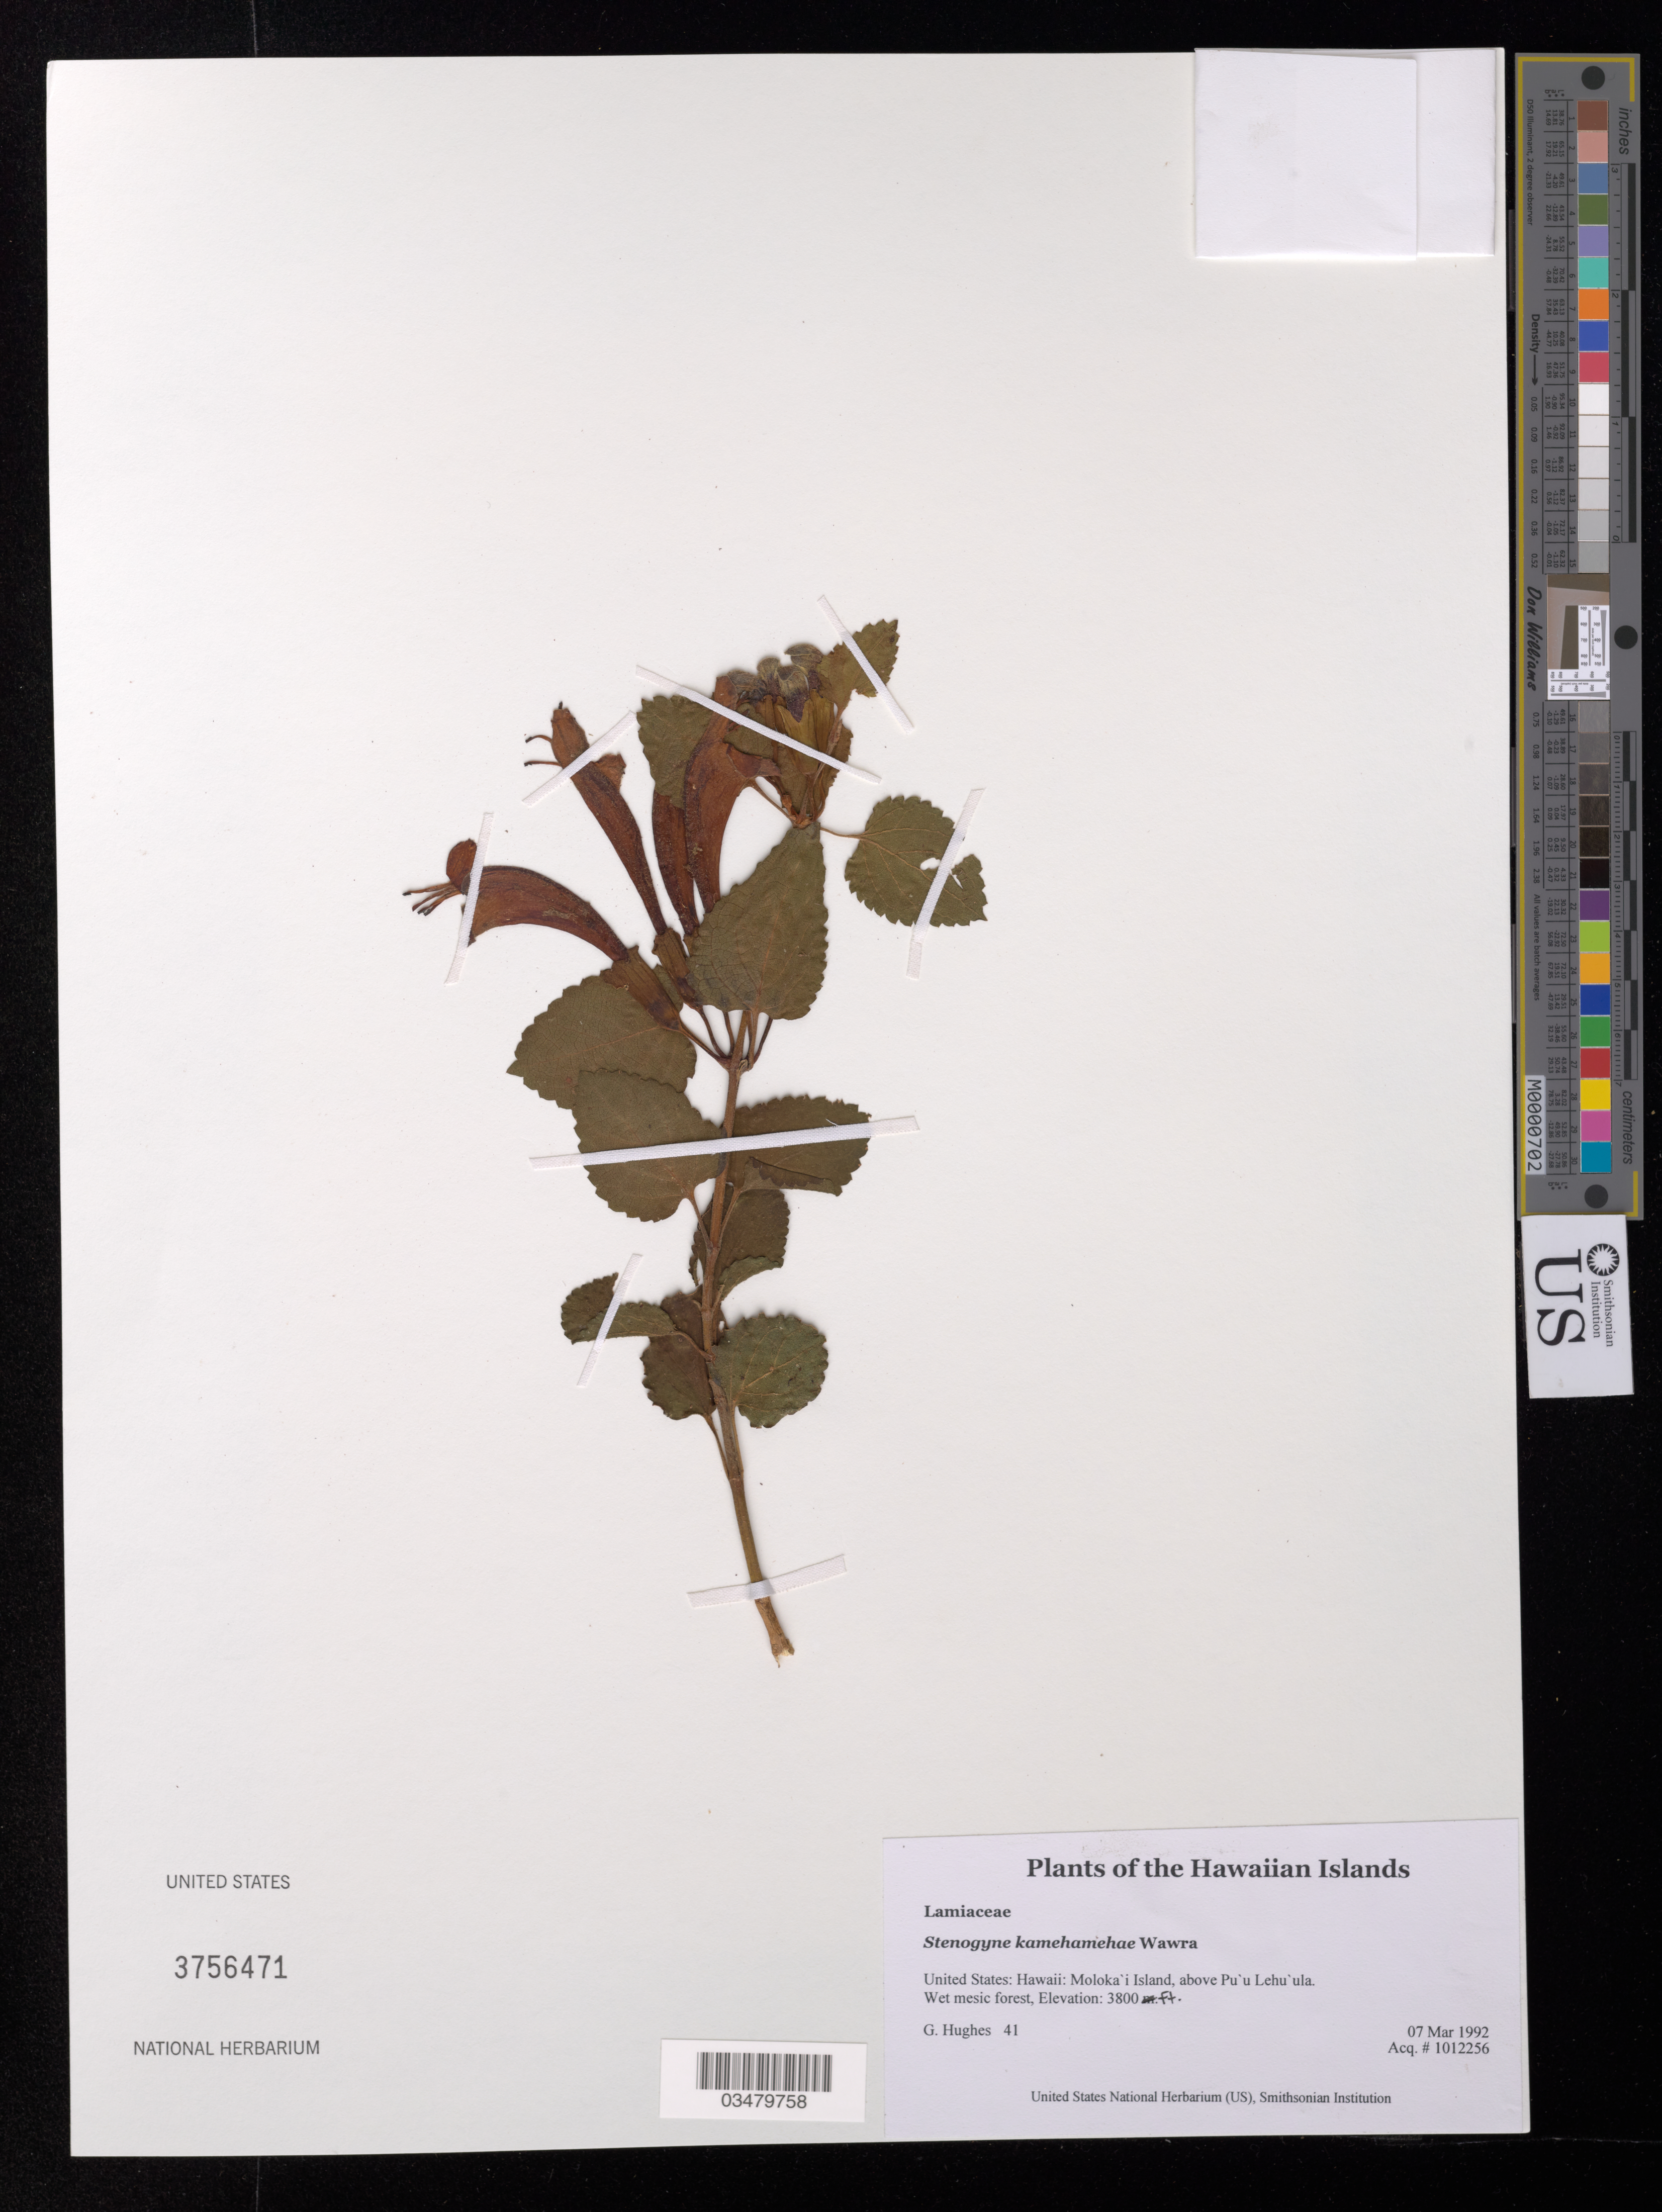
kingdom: Plantae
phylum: Tracheophyta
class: Magnoliopsida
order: Lamiales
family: Lamiaceae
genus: Stenogyne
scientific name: Stenogyne kamehamehae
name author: Wawra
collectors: G. Hughes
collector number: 41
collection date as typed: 3-7-92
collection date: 1992-03-07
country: United States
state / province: Hawaii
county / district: Maui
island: Moloka'i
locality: Above Pu'u Lehu'ula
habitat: Wet mesic forest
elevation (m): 1158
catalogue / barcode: US 3756471